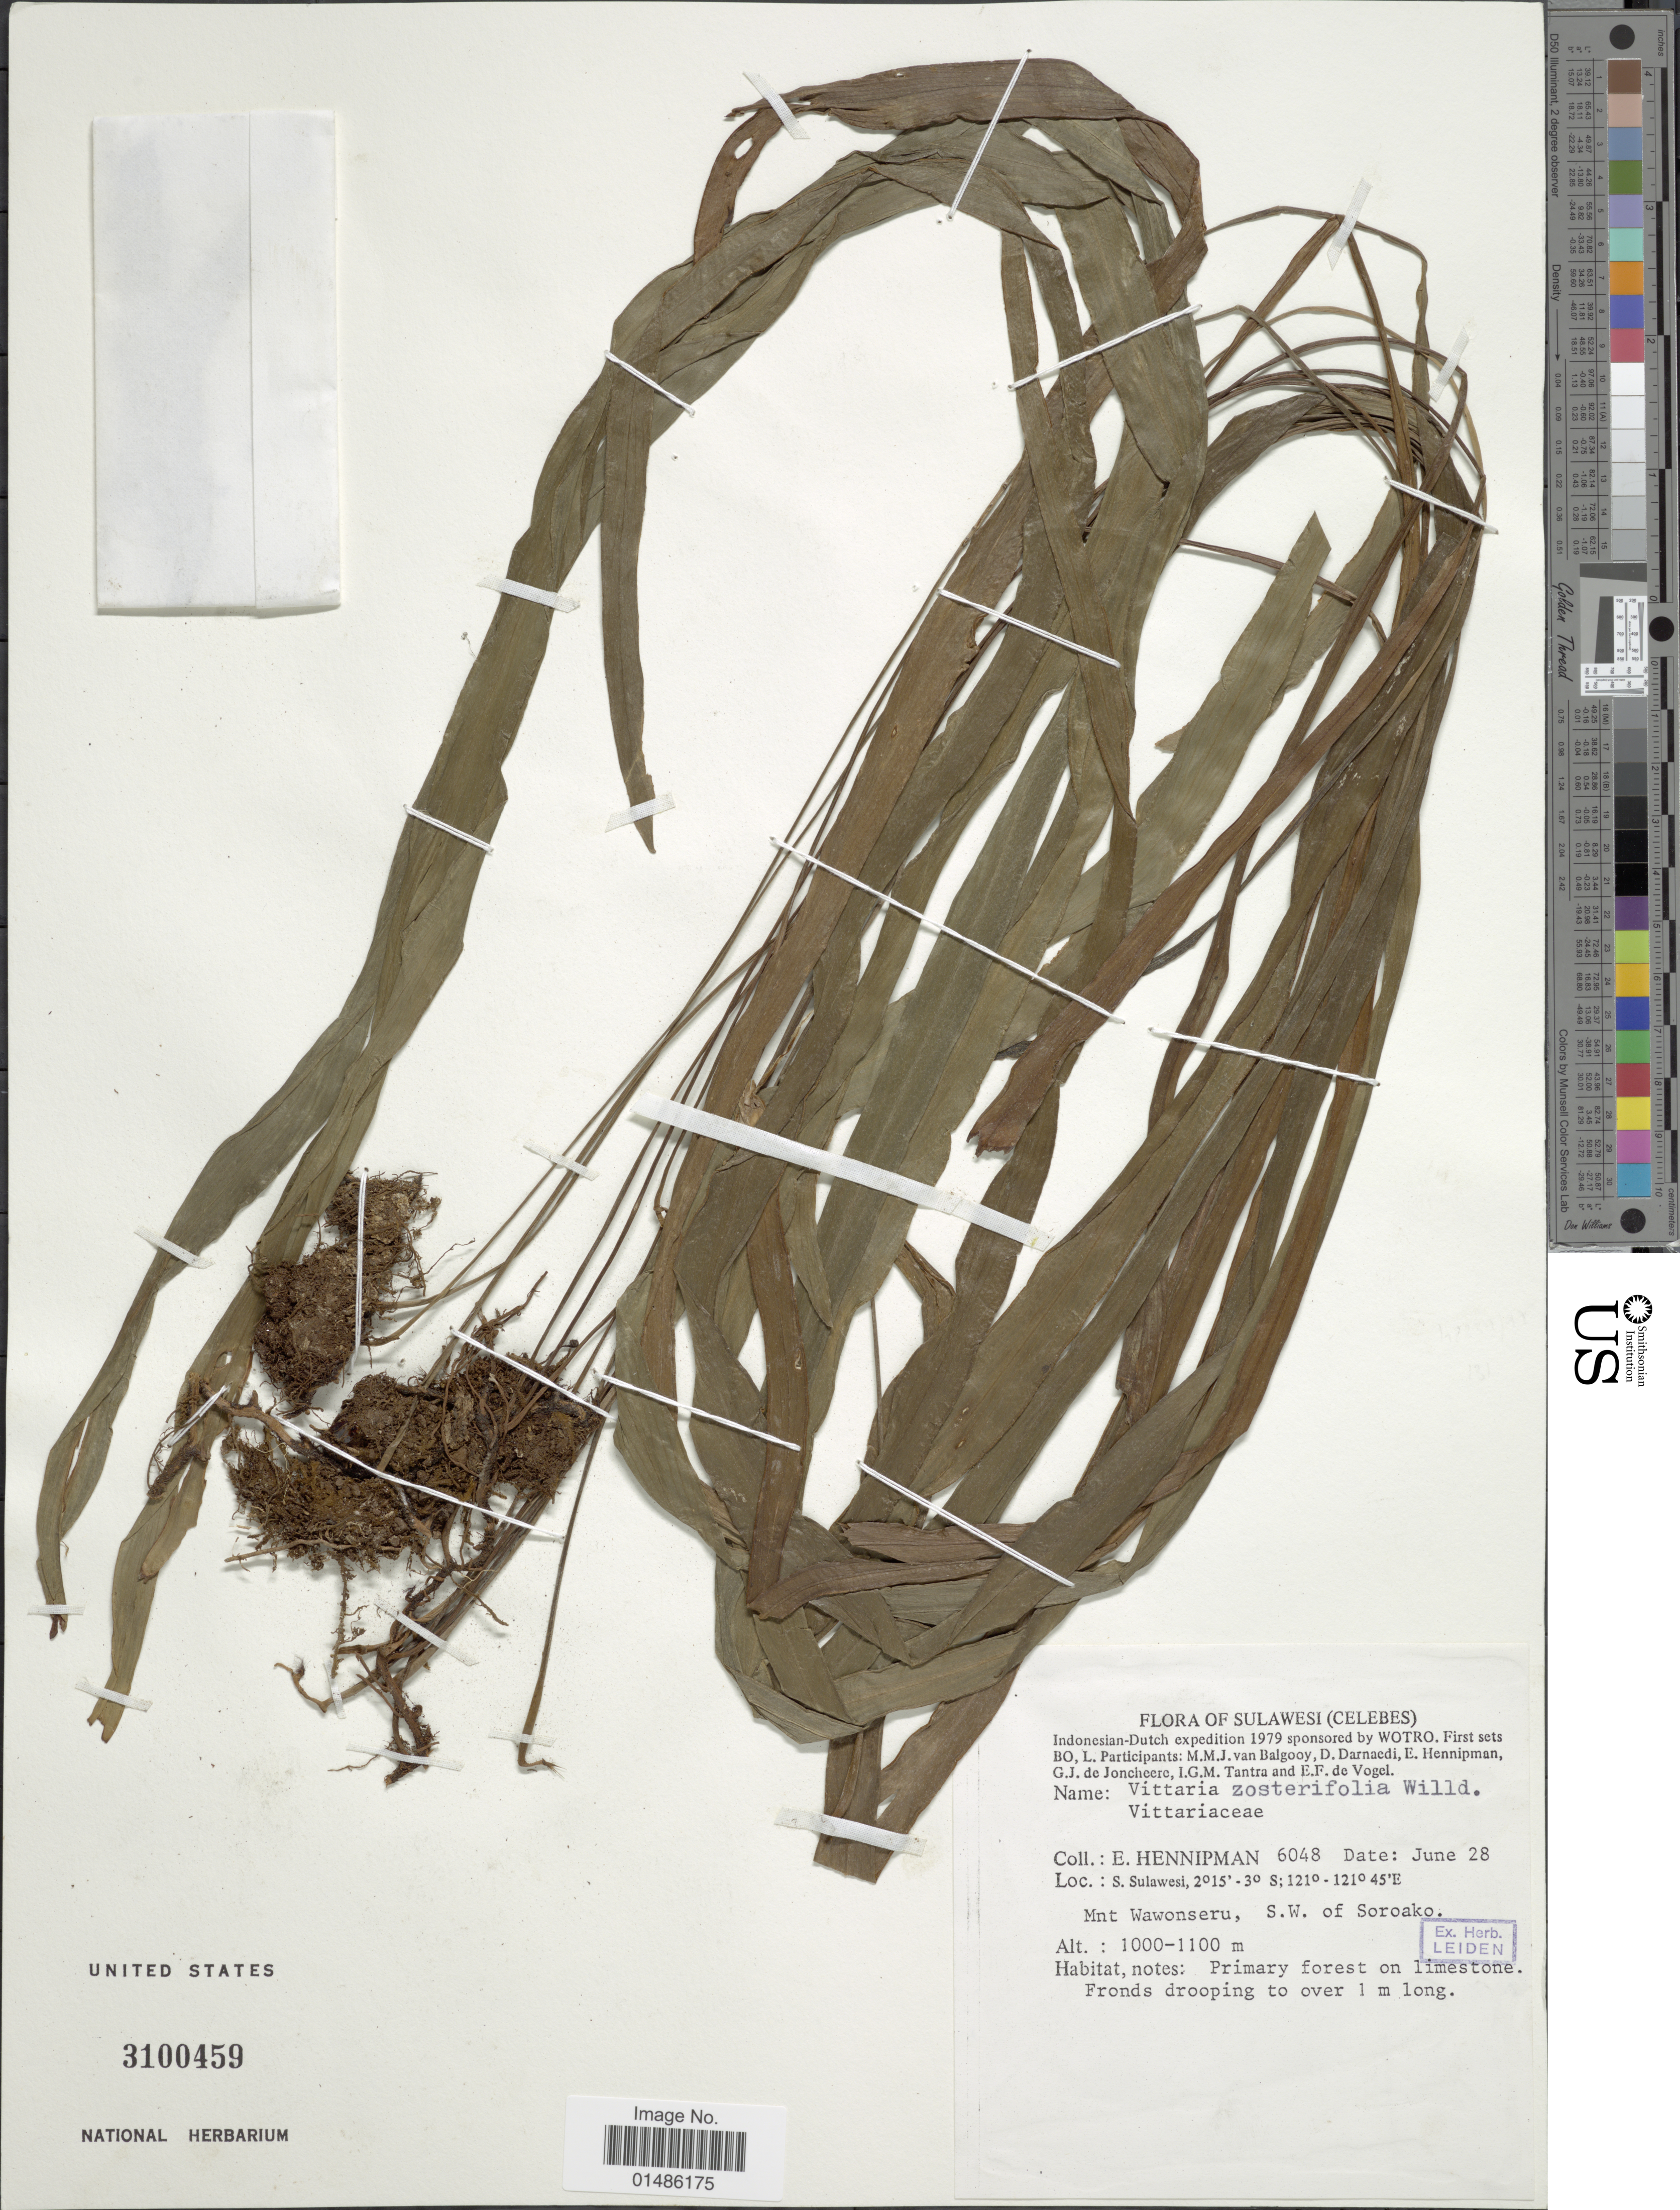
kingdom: Plantae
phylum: Tracheophyta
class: Polypodiopsida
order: Polypodiales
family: Pteridaceae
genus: Haplopteris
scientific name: Haplopteris zosterifolia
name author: (Willd.) E.H. Crane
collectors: E. Hennipman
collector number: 6048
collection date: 1979-06-28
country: Indonesia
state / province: Sulawesi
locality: Celebes. S. Sulawesi. Mnt Wawonseru, S.W. of Soroako.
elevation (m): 1000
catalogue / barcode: US 3100459